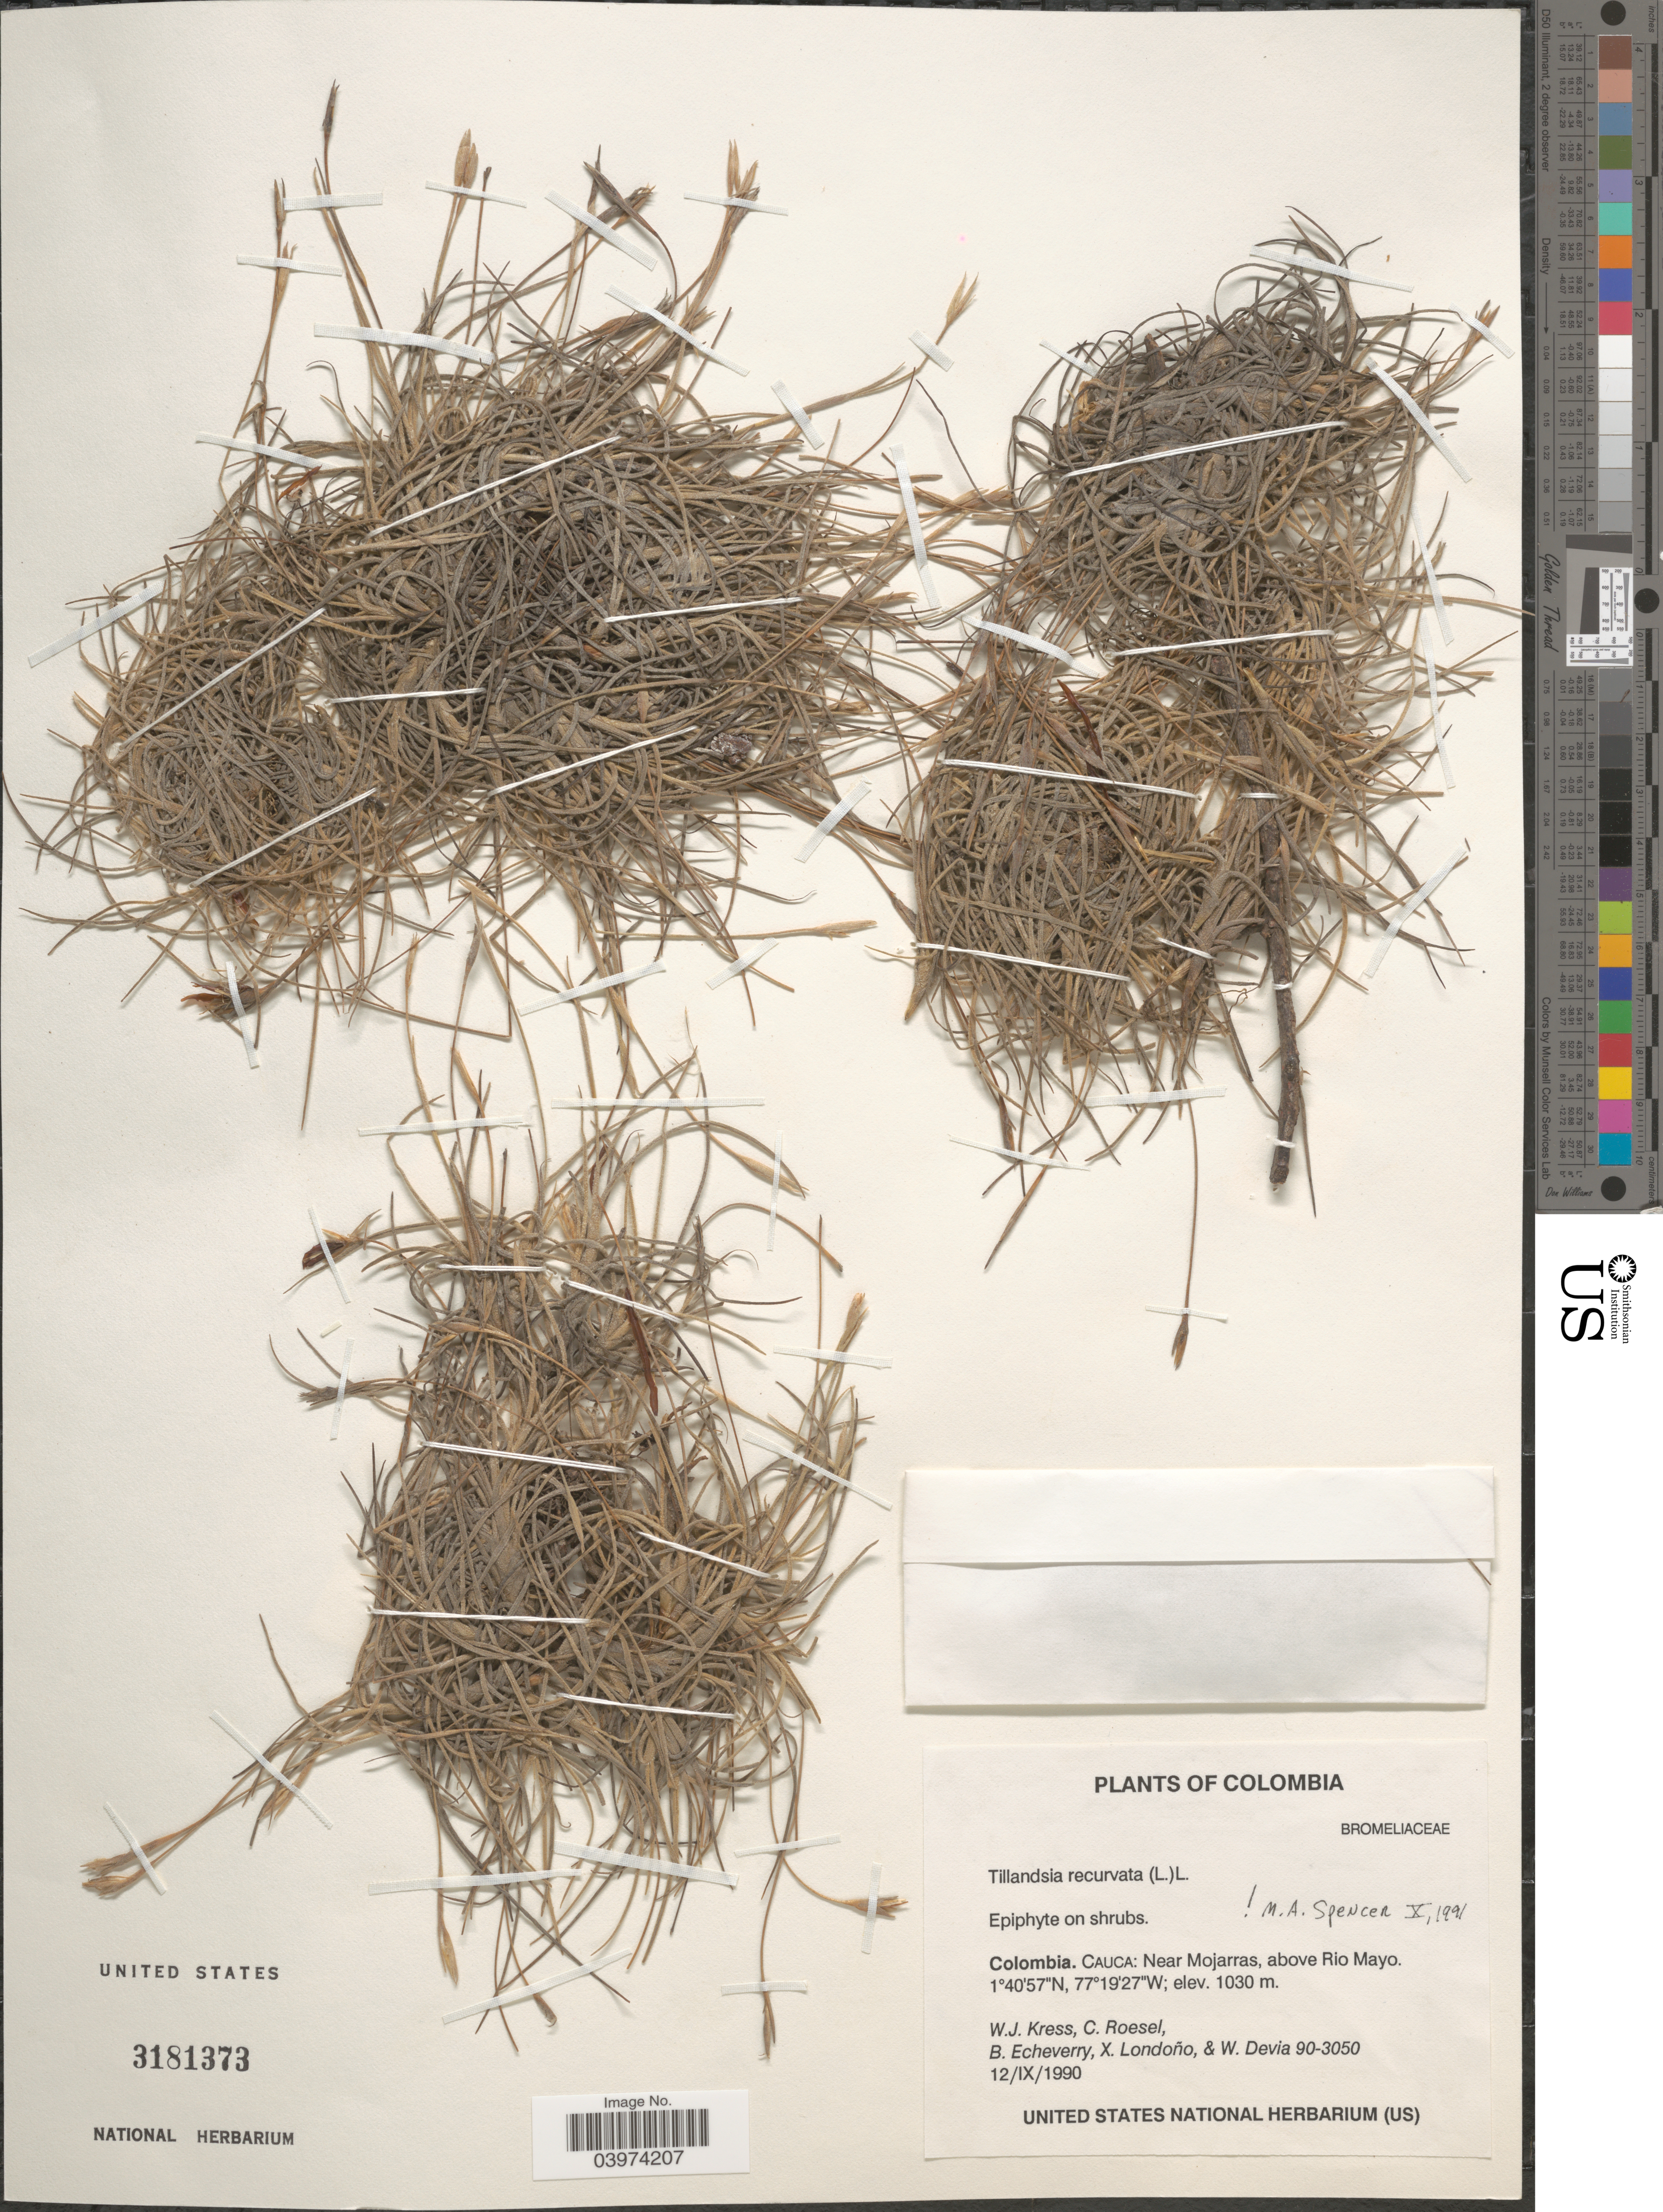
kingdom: Plantae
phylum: Tracheophyta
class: Liliopsida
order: Poales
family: Bromeliaceae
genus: Tillandsia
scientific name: Tillandsia recurvata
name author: L.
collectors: W. J. Kress, C. S. Roesel, B. Echeverry, X. Londoño & W. Devia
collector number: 90-3050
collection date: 1990-09-12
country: Colombia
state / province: Cauca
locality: Near Mojarras, above Río Mayo.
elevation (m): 1030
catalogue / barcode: US 3181373